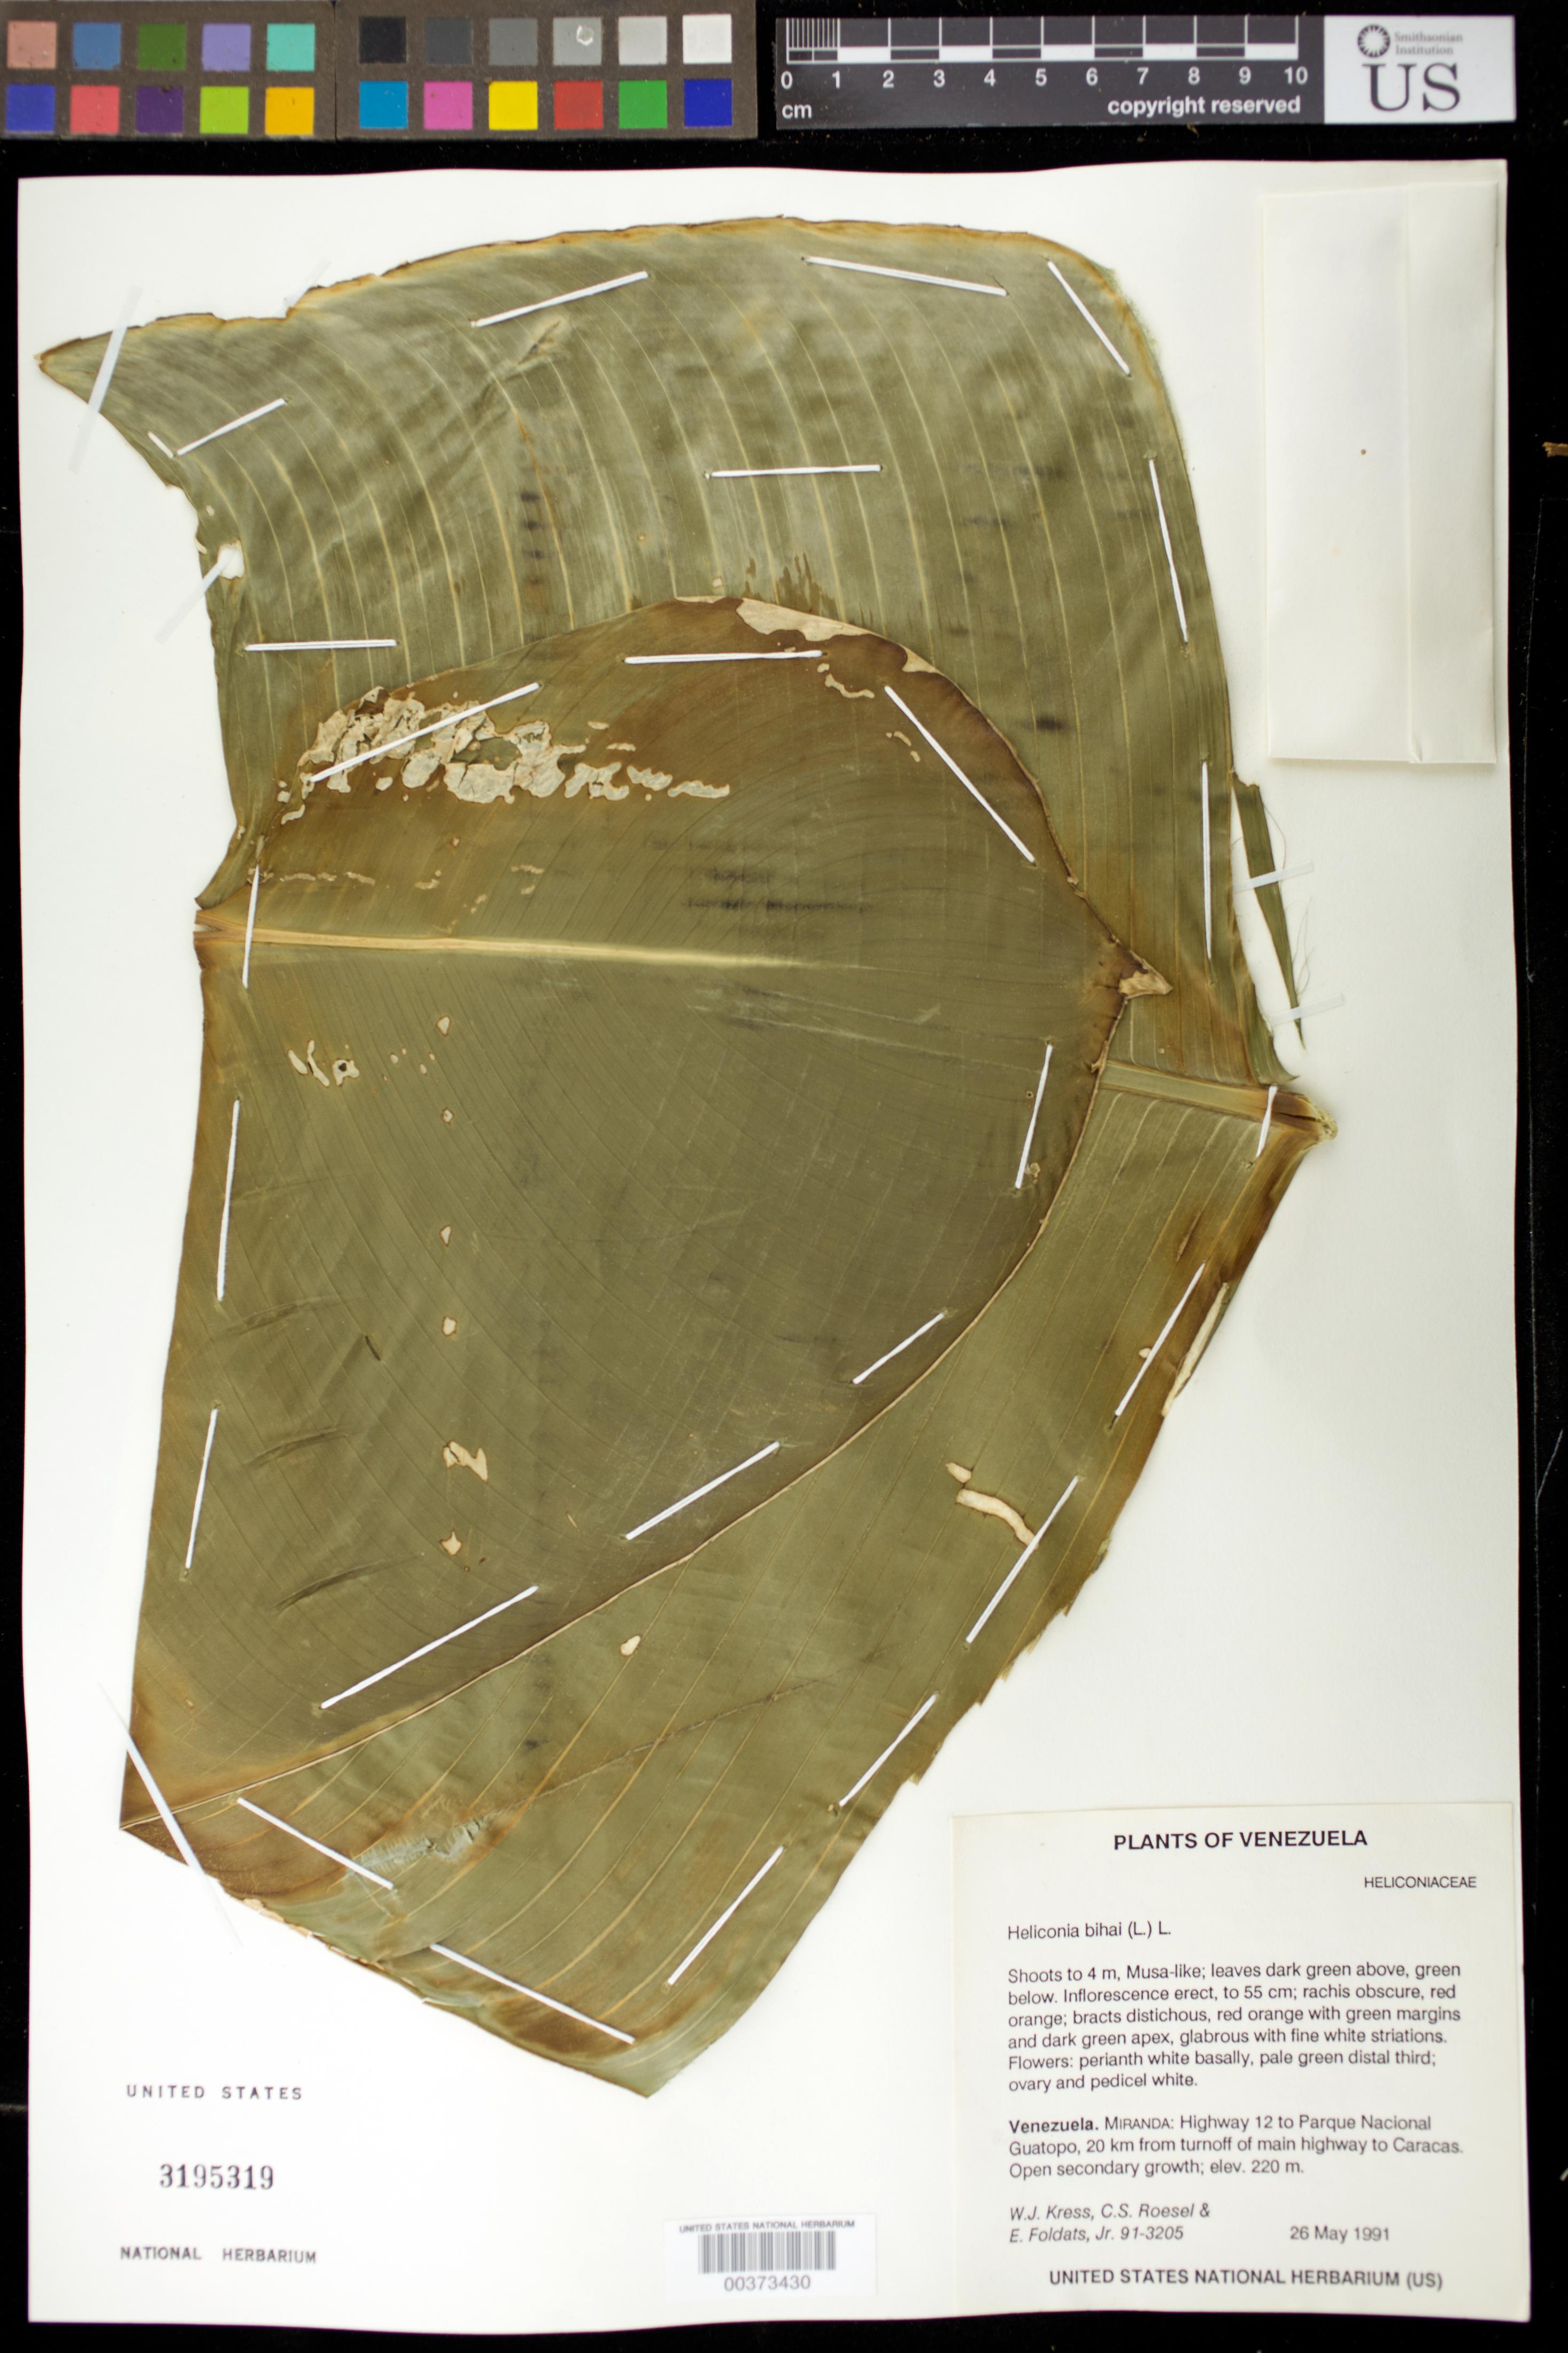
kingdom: Plantae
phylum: Tracheophyta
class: Liliopsida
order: Zingiberales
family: Heliconiaceae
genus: Heliconia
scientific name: Heliconia bihai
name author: (L.) L.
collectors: W. J. Kress, C. S. Roesel & E. Foldats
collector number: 91-3205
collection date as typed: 26 May 1991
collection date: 1991-05-26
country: Venezuela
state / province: Miranda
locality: Hwy 12 to parque nacional guatopo, 20 km from turnoff of main hwy to caracas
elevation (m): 220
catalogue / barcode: US 3195319